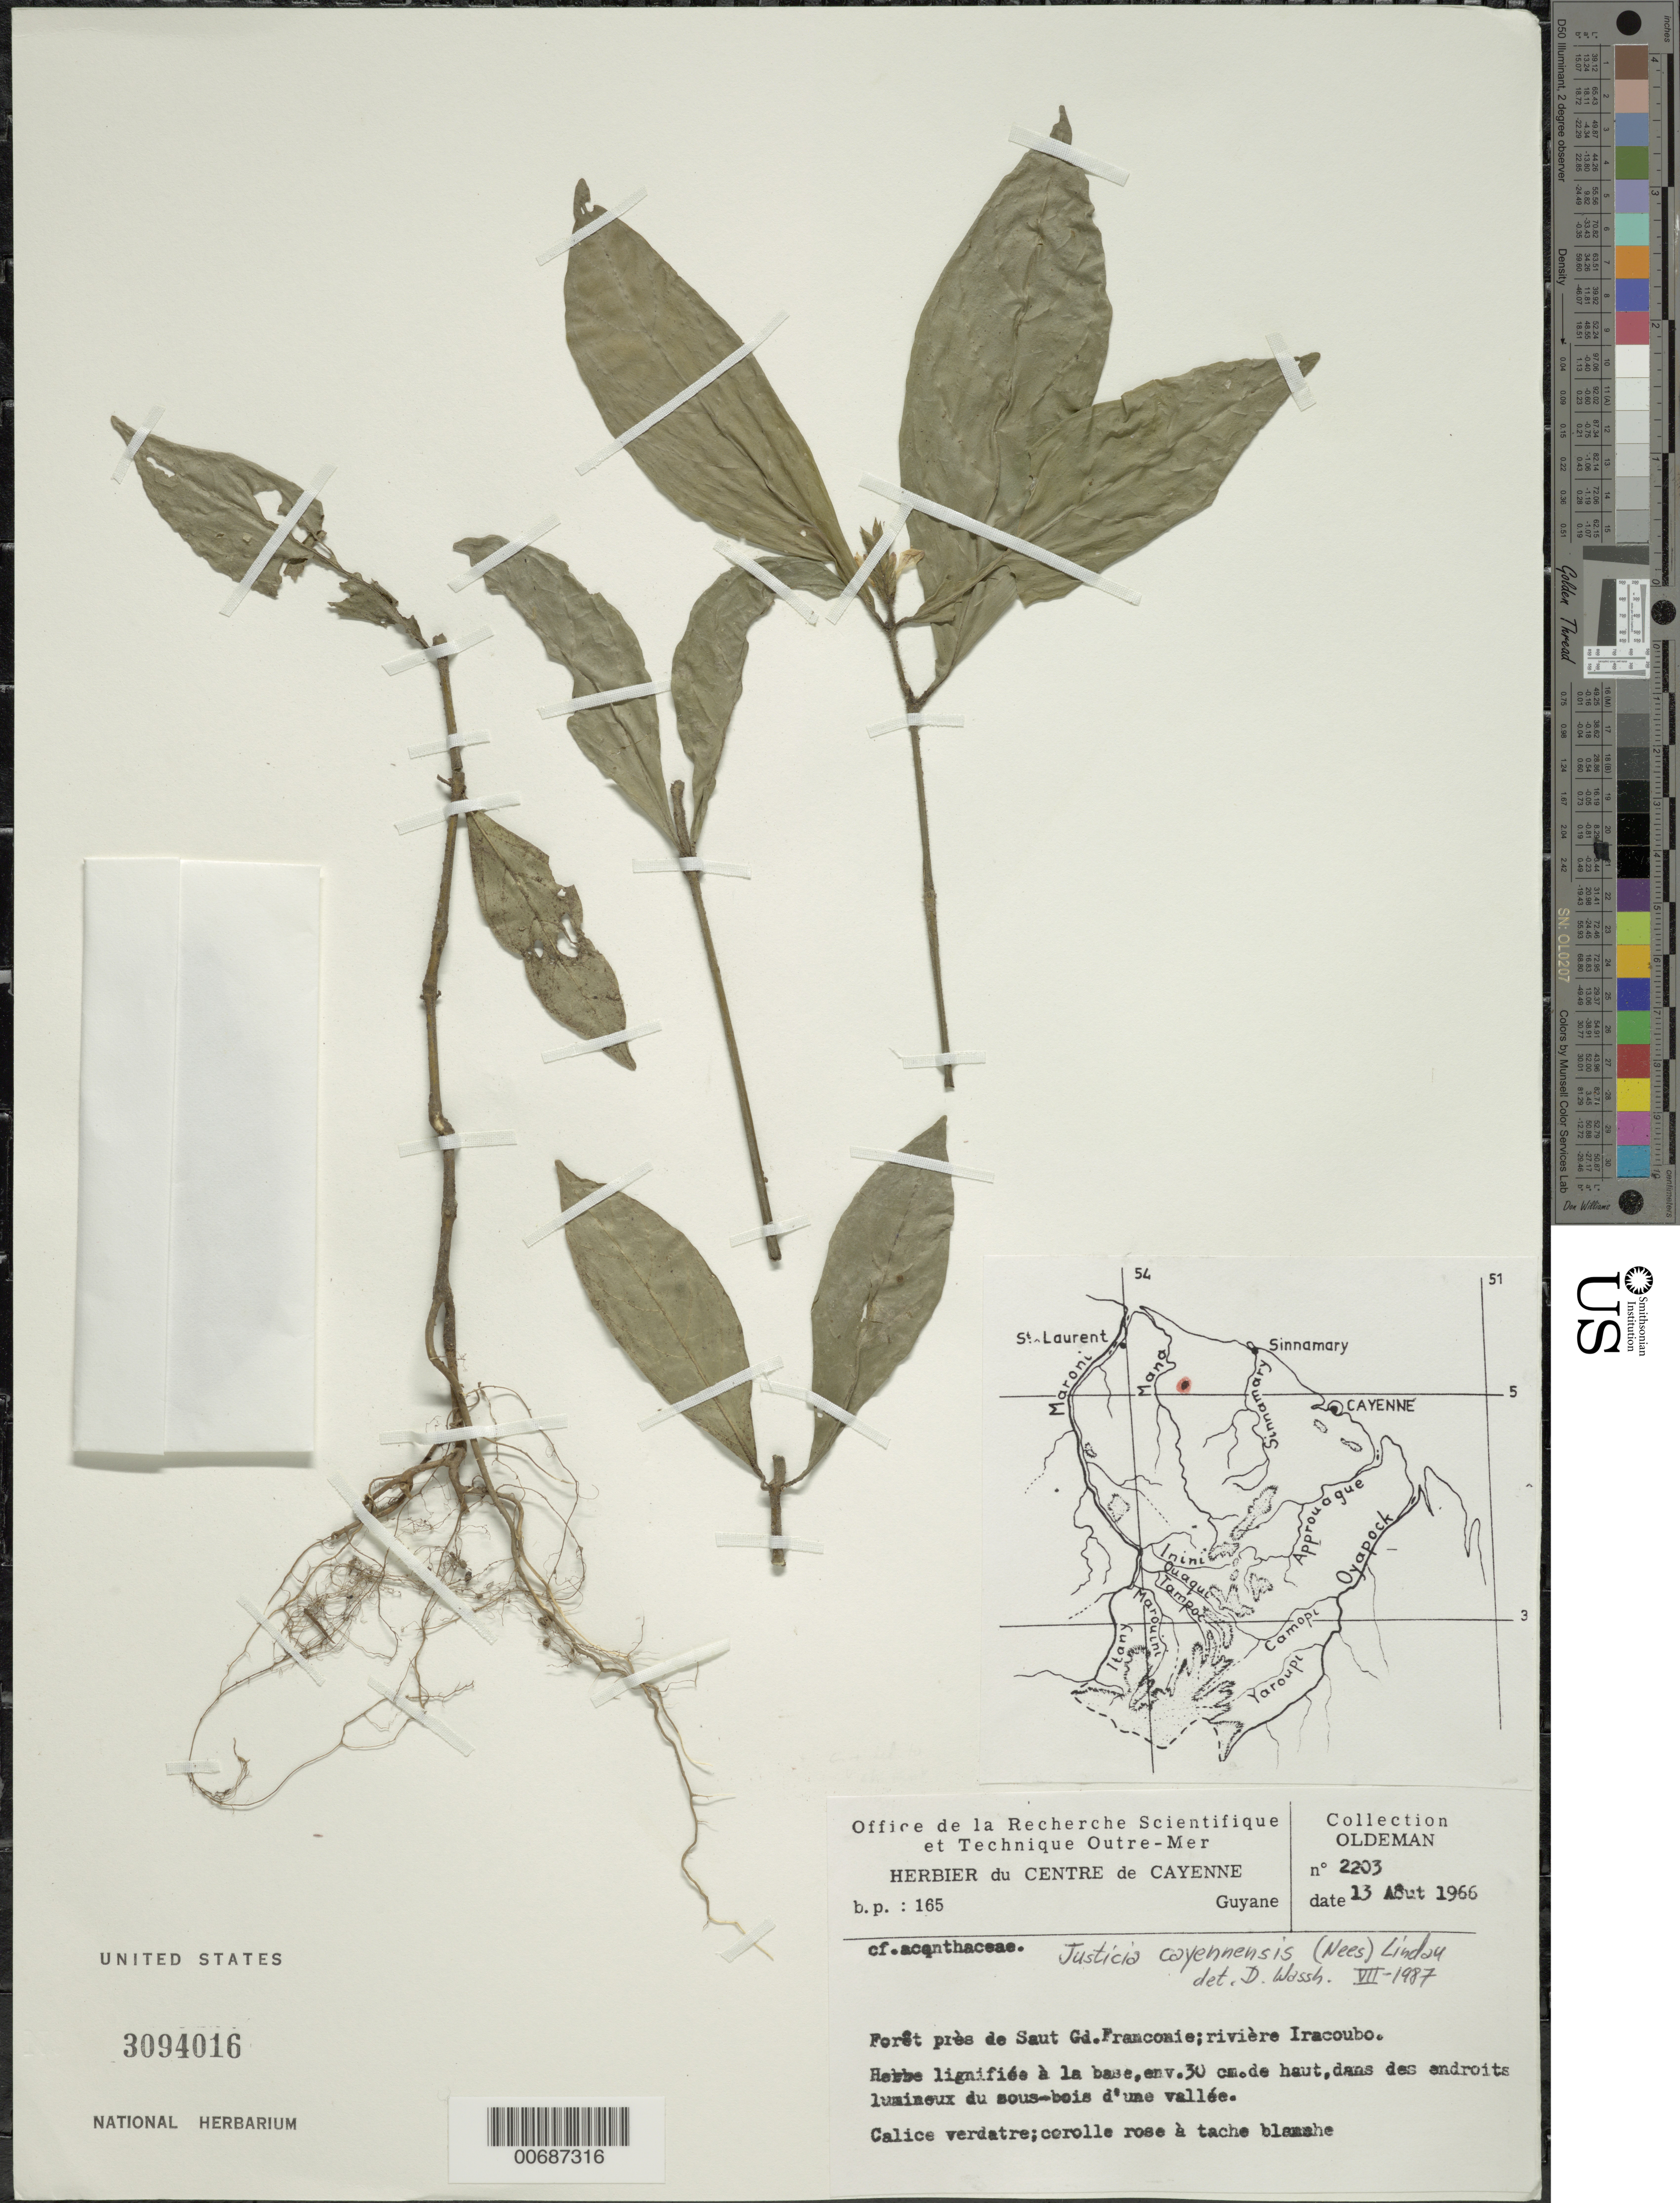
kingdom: Plantae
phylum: Tracheophyta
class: Magnoliopsida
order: Lamiales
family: Acanthaceae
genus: Justicia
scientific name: Justicia cayennensis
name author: (Nees) Lindau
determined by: Wasshausen, Dieter C., (BOT), Smithsonian Institution - National Museum of Natural History (UNITED STATES)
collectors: R. Oldeman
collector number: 2203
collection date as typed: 13-Aug-66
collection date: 1966-08-13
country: French Guiana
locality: Rivière Iracoubo, près de Saut Grand Franconie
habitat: Forêt dans des androits lumineux du sou-bois d'une vallee.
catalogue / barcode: US 3094016